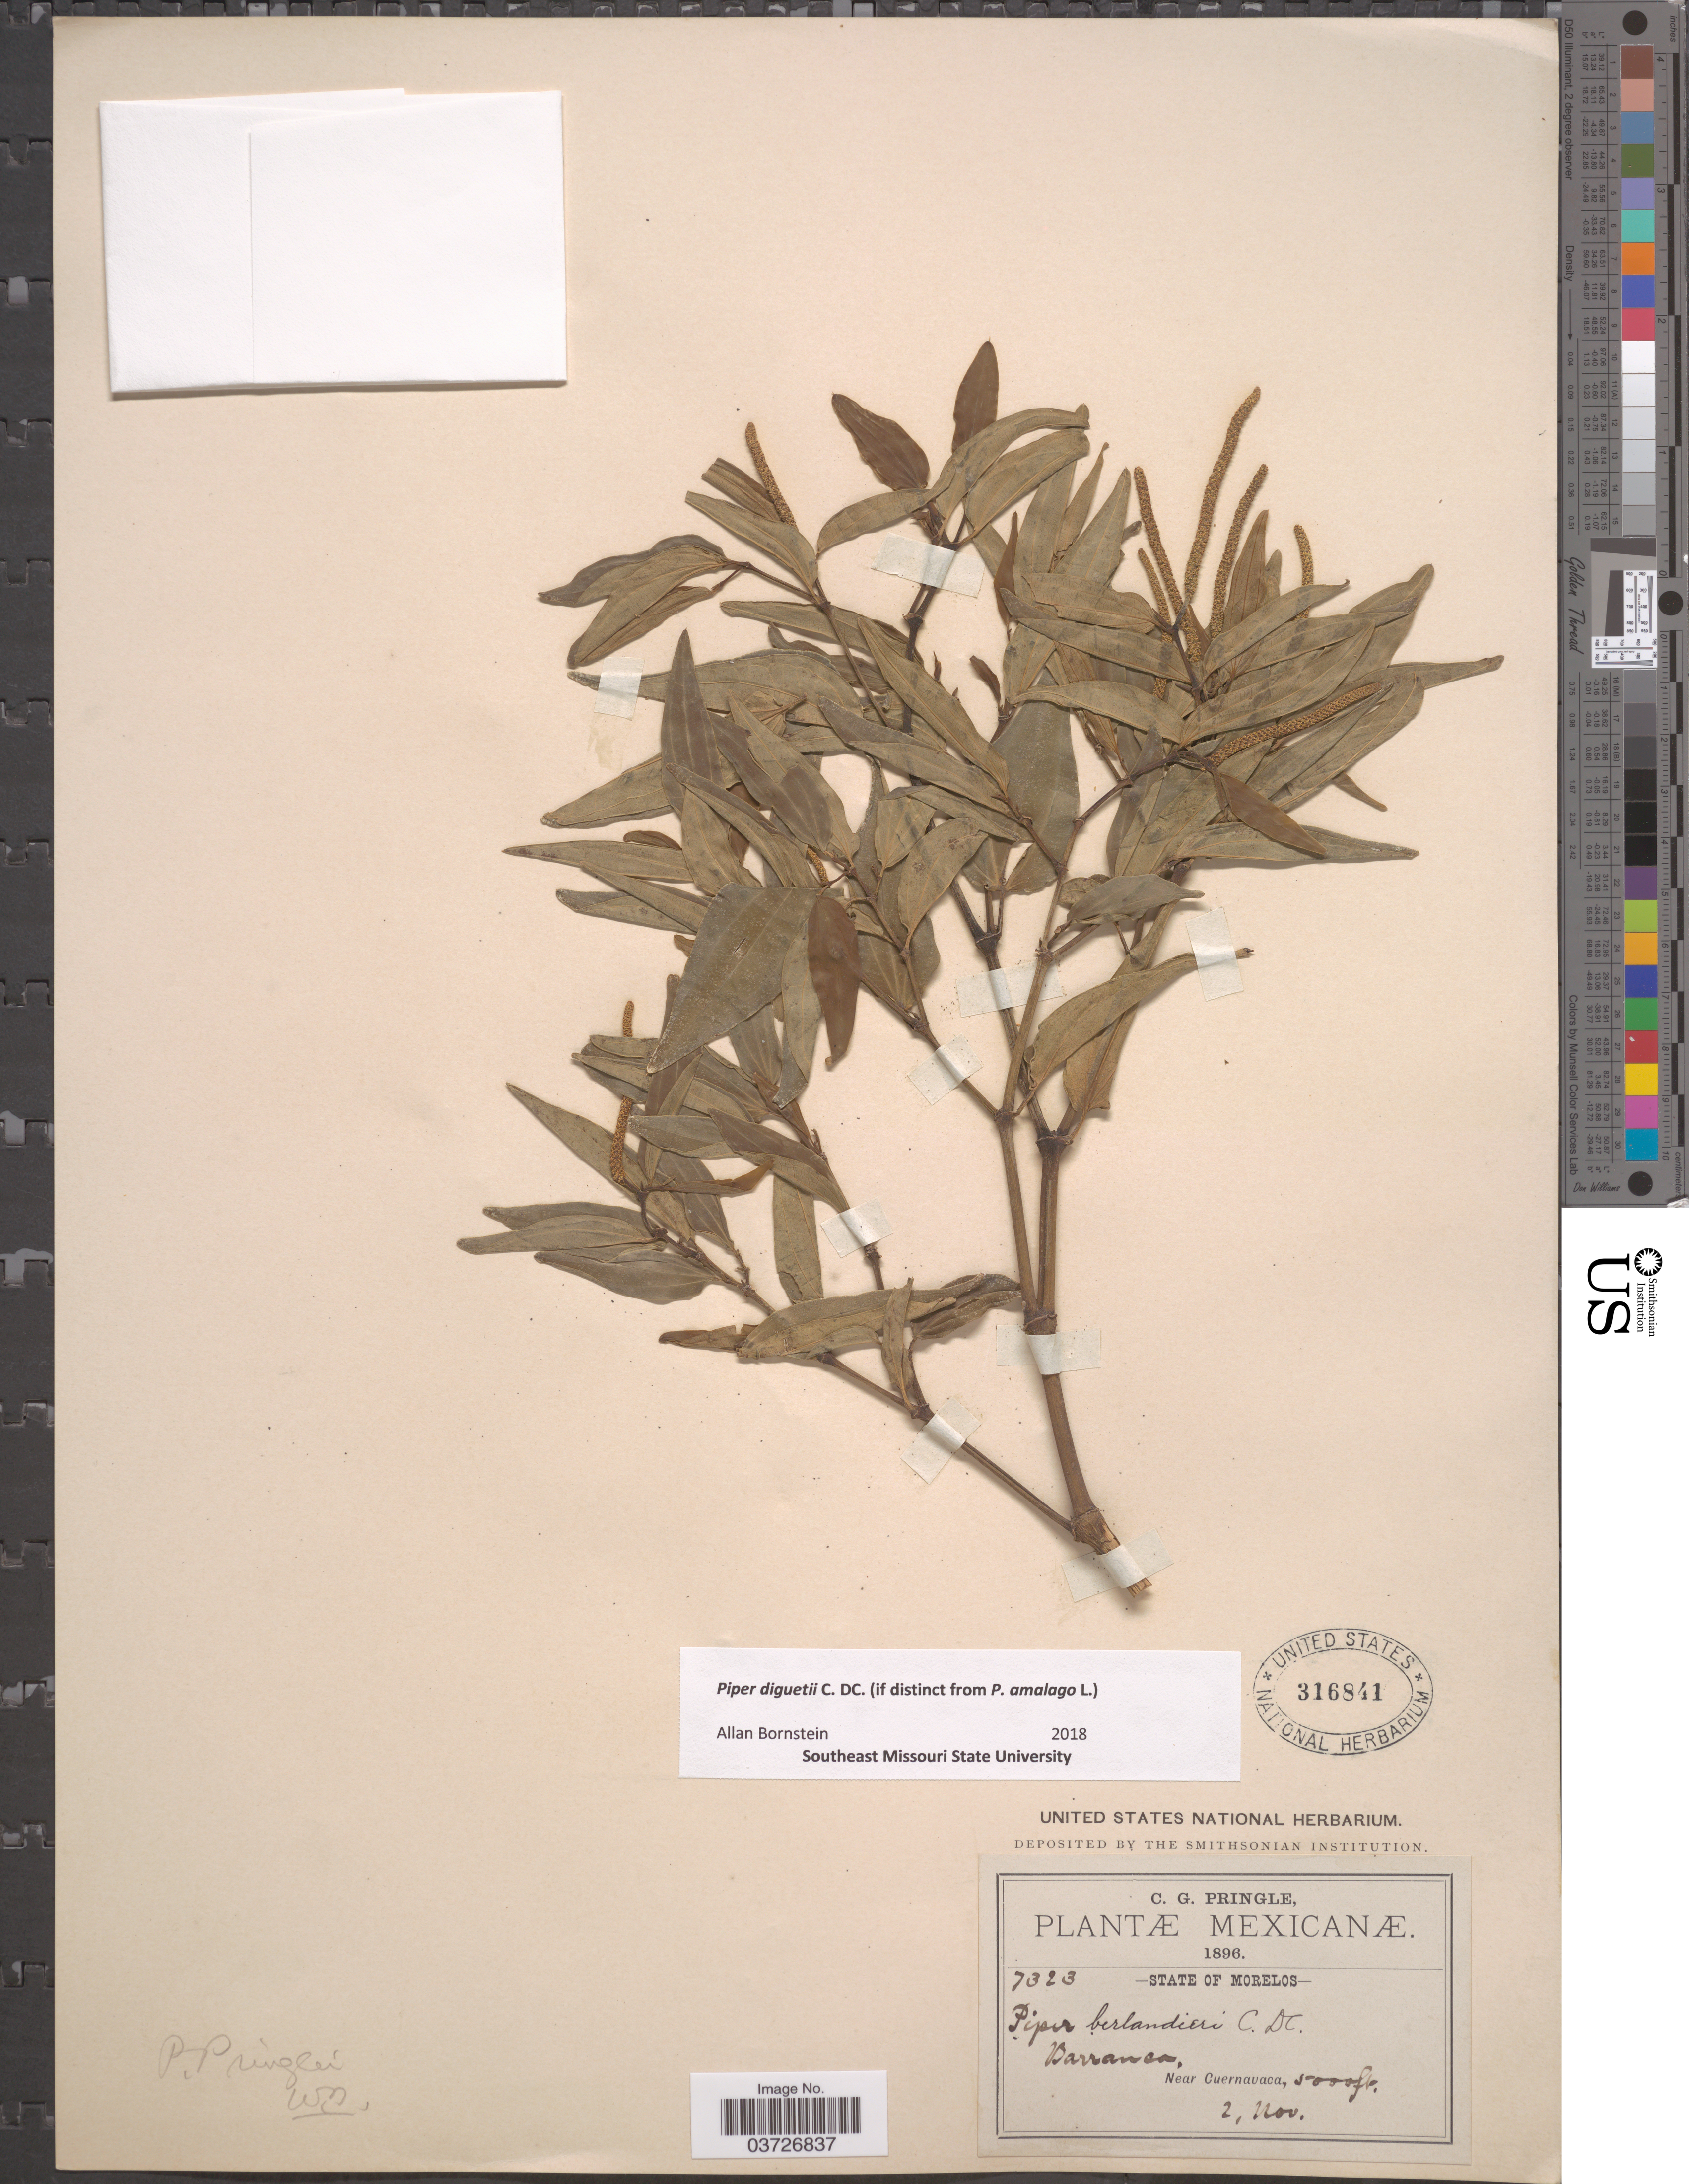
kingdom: Plantae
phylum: Tracheophyta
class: Magnoliopsida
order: Piperales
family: Piperaceae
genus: Piper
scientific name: Piper diguetii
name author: C. DC.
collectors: C. G. Pringle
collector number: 7323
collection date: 1896-11-02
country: Mexico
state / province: Morelos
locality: Barranca, Near Cuernavaca.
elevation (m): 1524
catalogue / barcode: US 316841